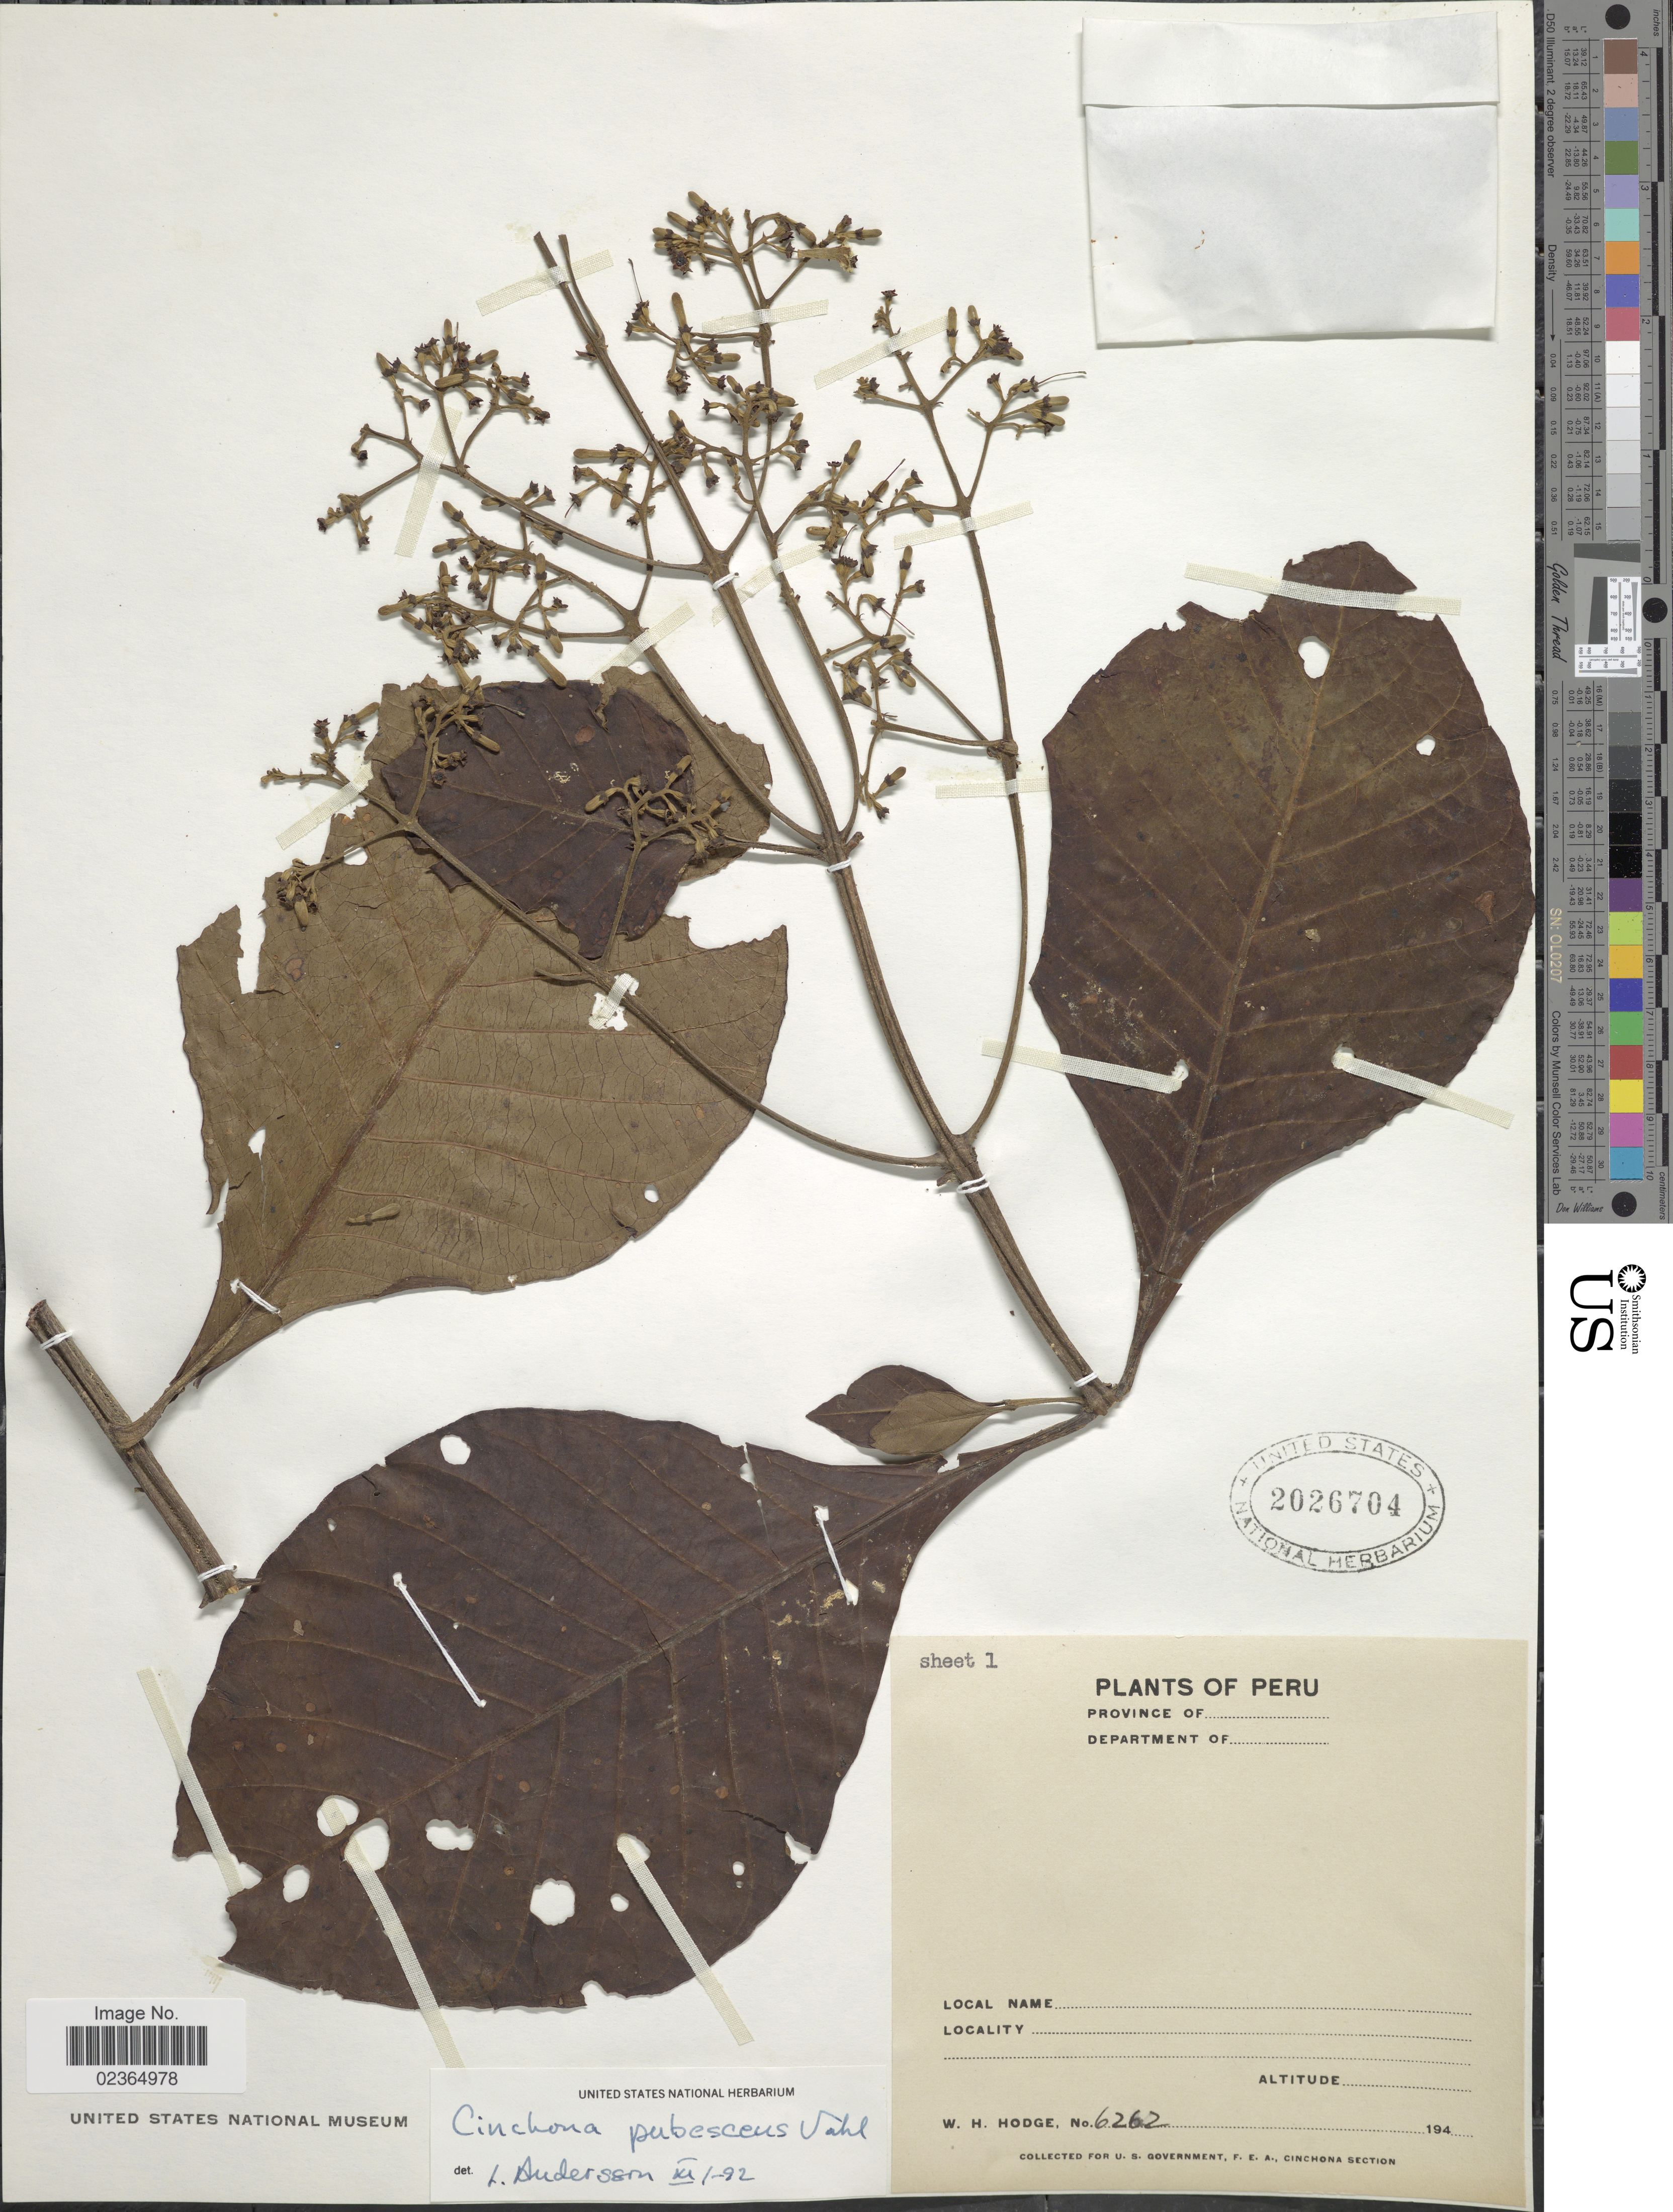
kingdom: Plantae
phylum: Tracheophyta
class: Magnoliopsida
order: Gentianales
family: Rubiaceae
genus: Cinchona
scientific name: Cinchona pubescens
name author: Vahl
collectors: W. Hodge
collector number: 6262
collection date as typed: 194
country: Peru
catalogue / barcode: US 2026704